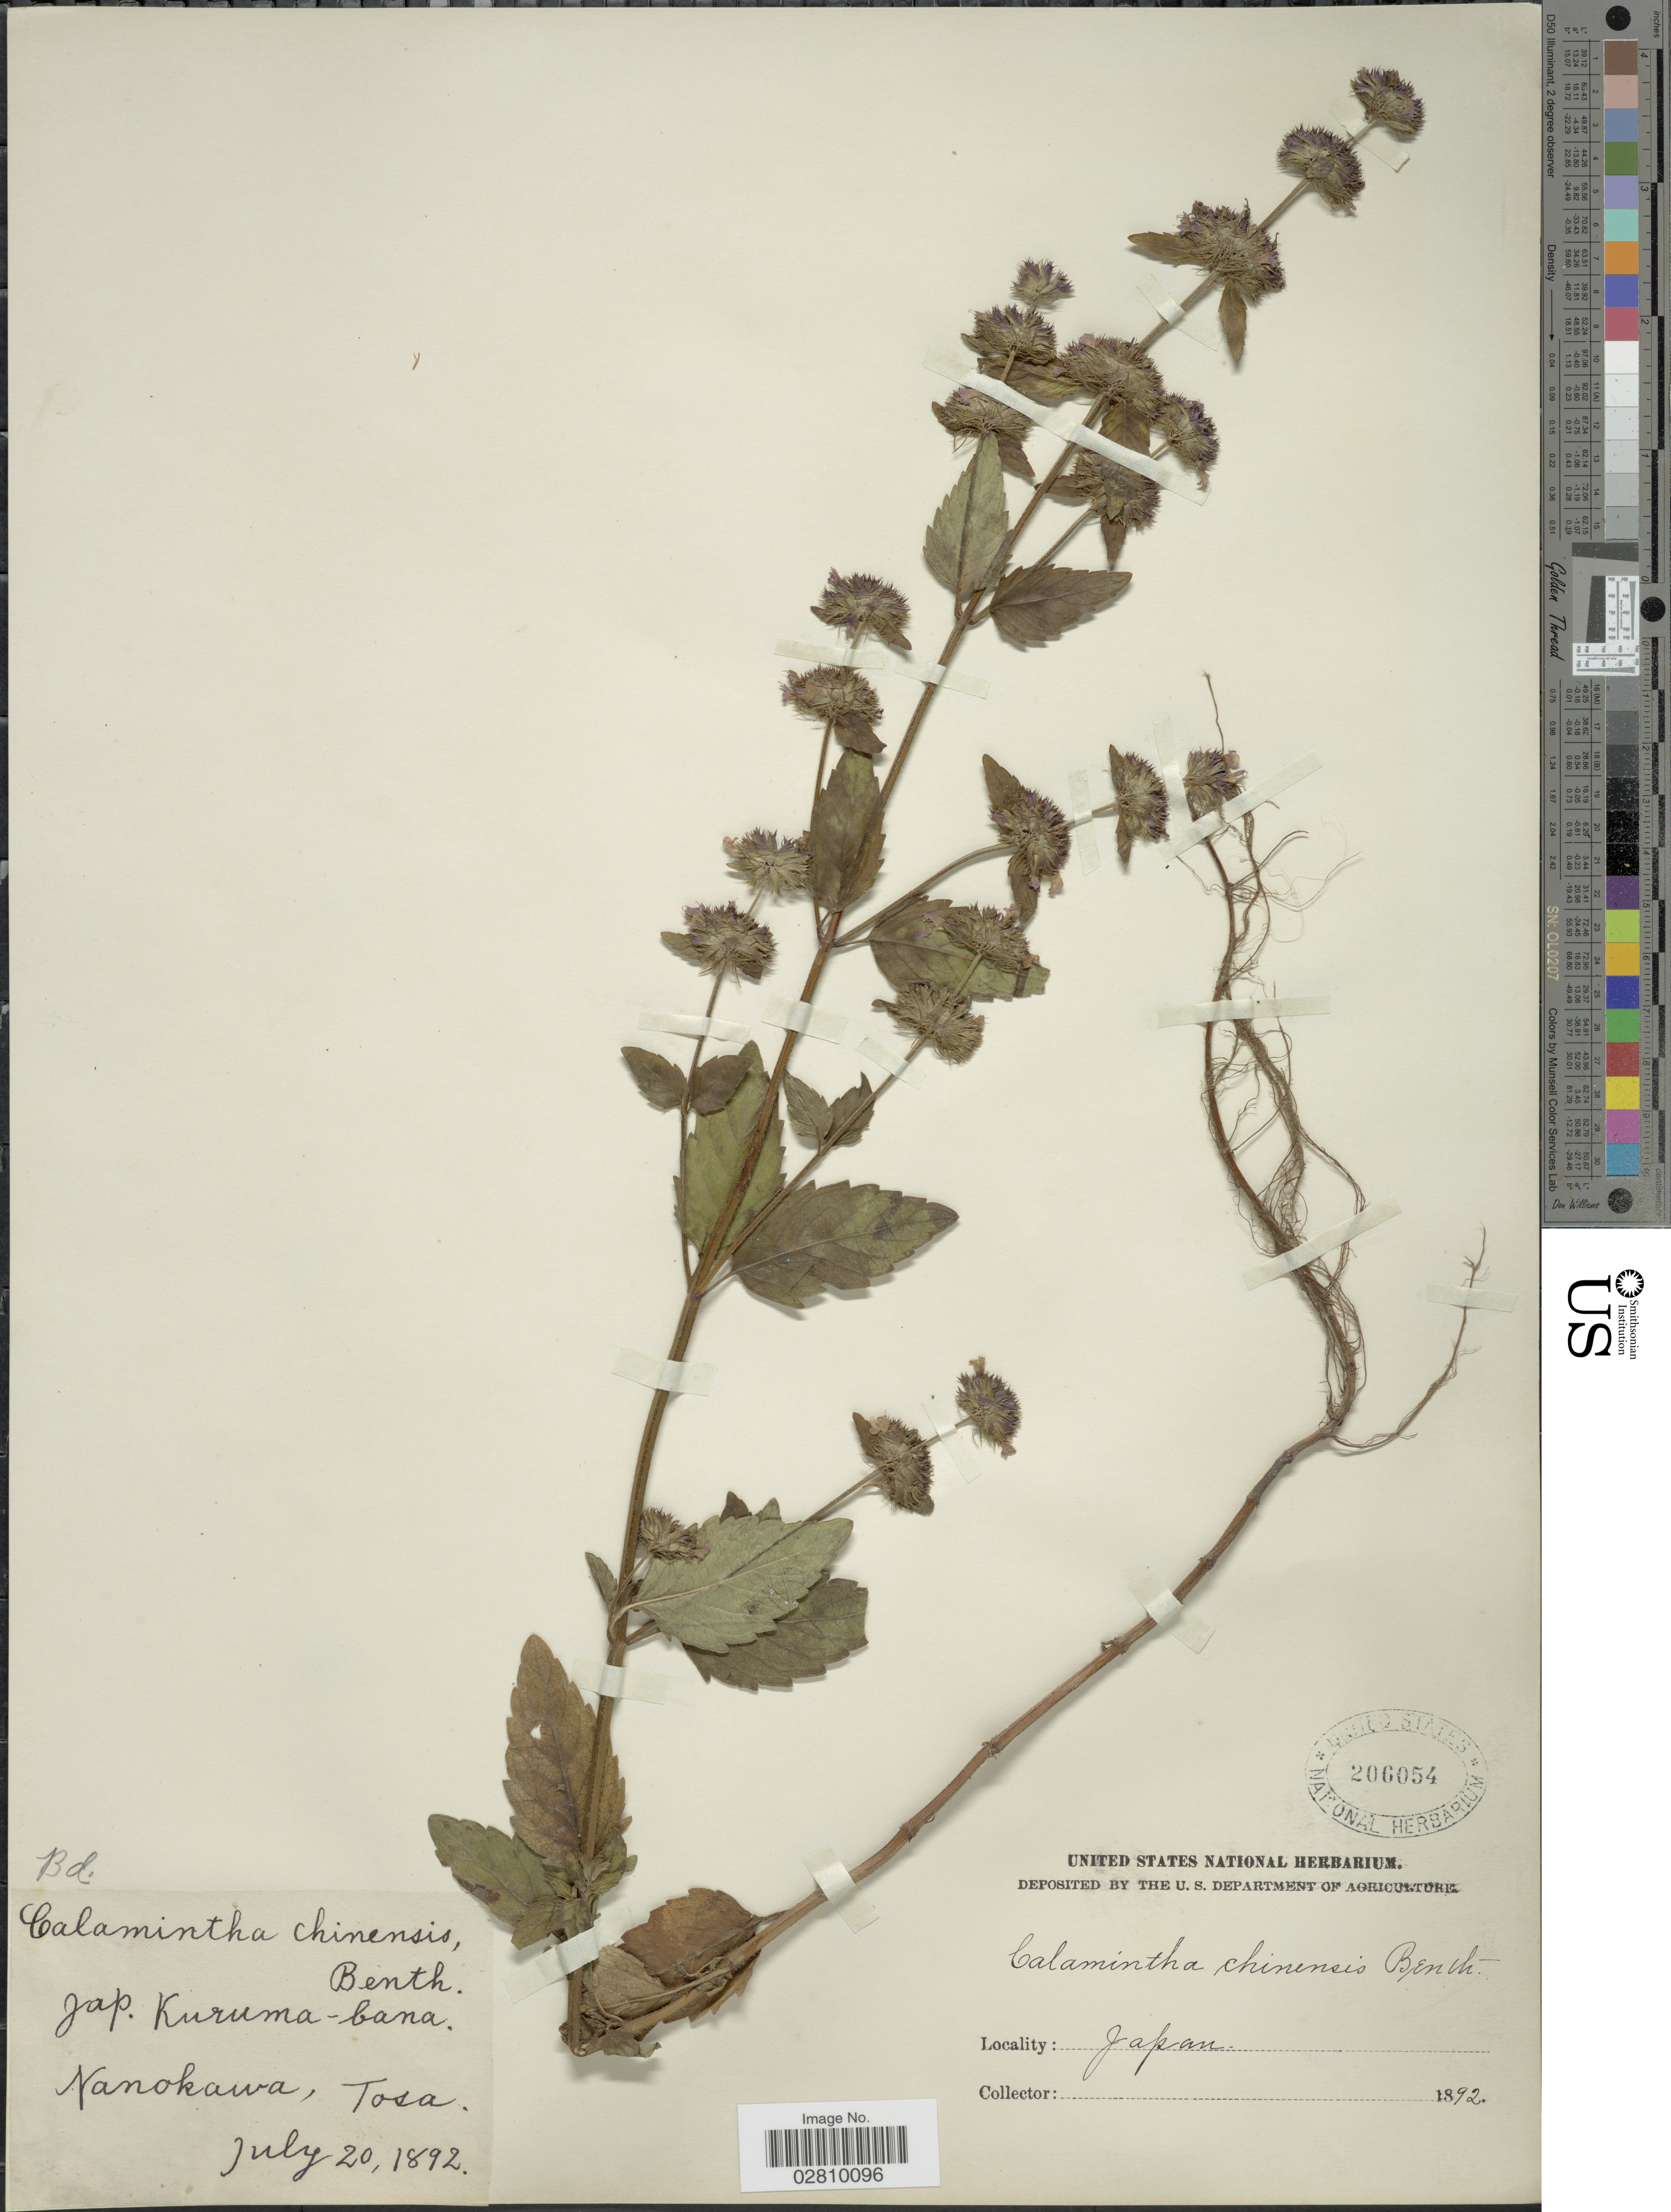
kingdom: Plantae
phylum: Tracheophyta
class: Magnoliopsida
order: Lamiales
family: Lamiaceae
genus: Calamintha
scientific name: Calamintha chinensis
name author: Benth.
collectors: ex herb. United States National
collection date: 1892-07-20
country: Japan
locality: Nanokawa, Tosa.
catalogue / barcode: US 206054